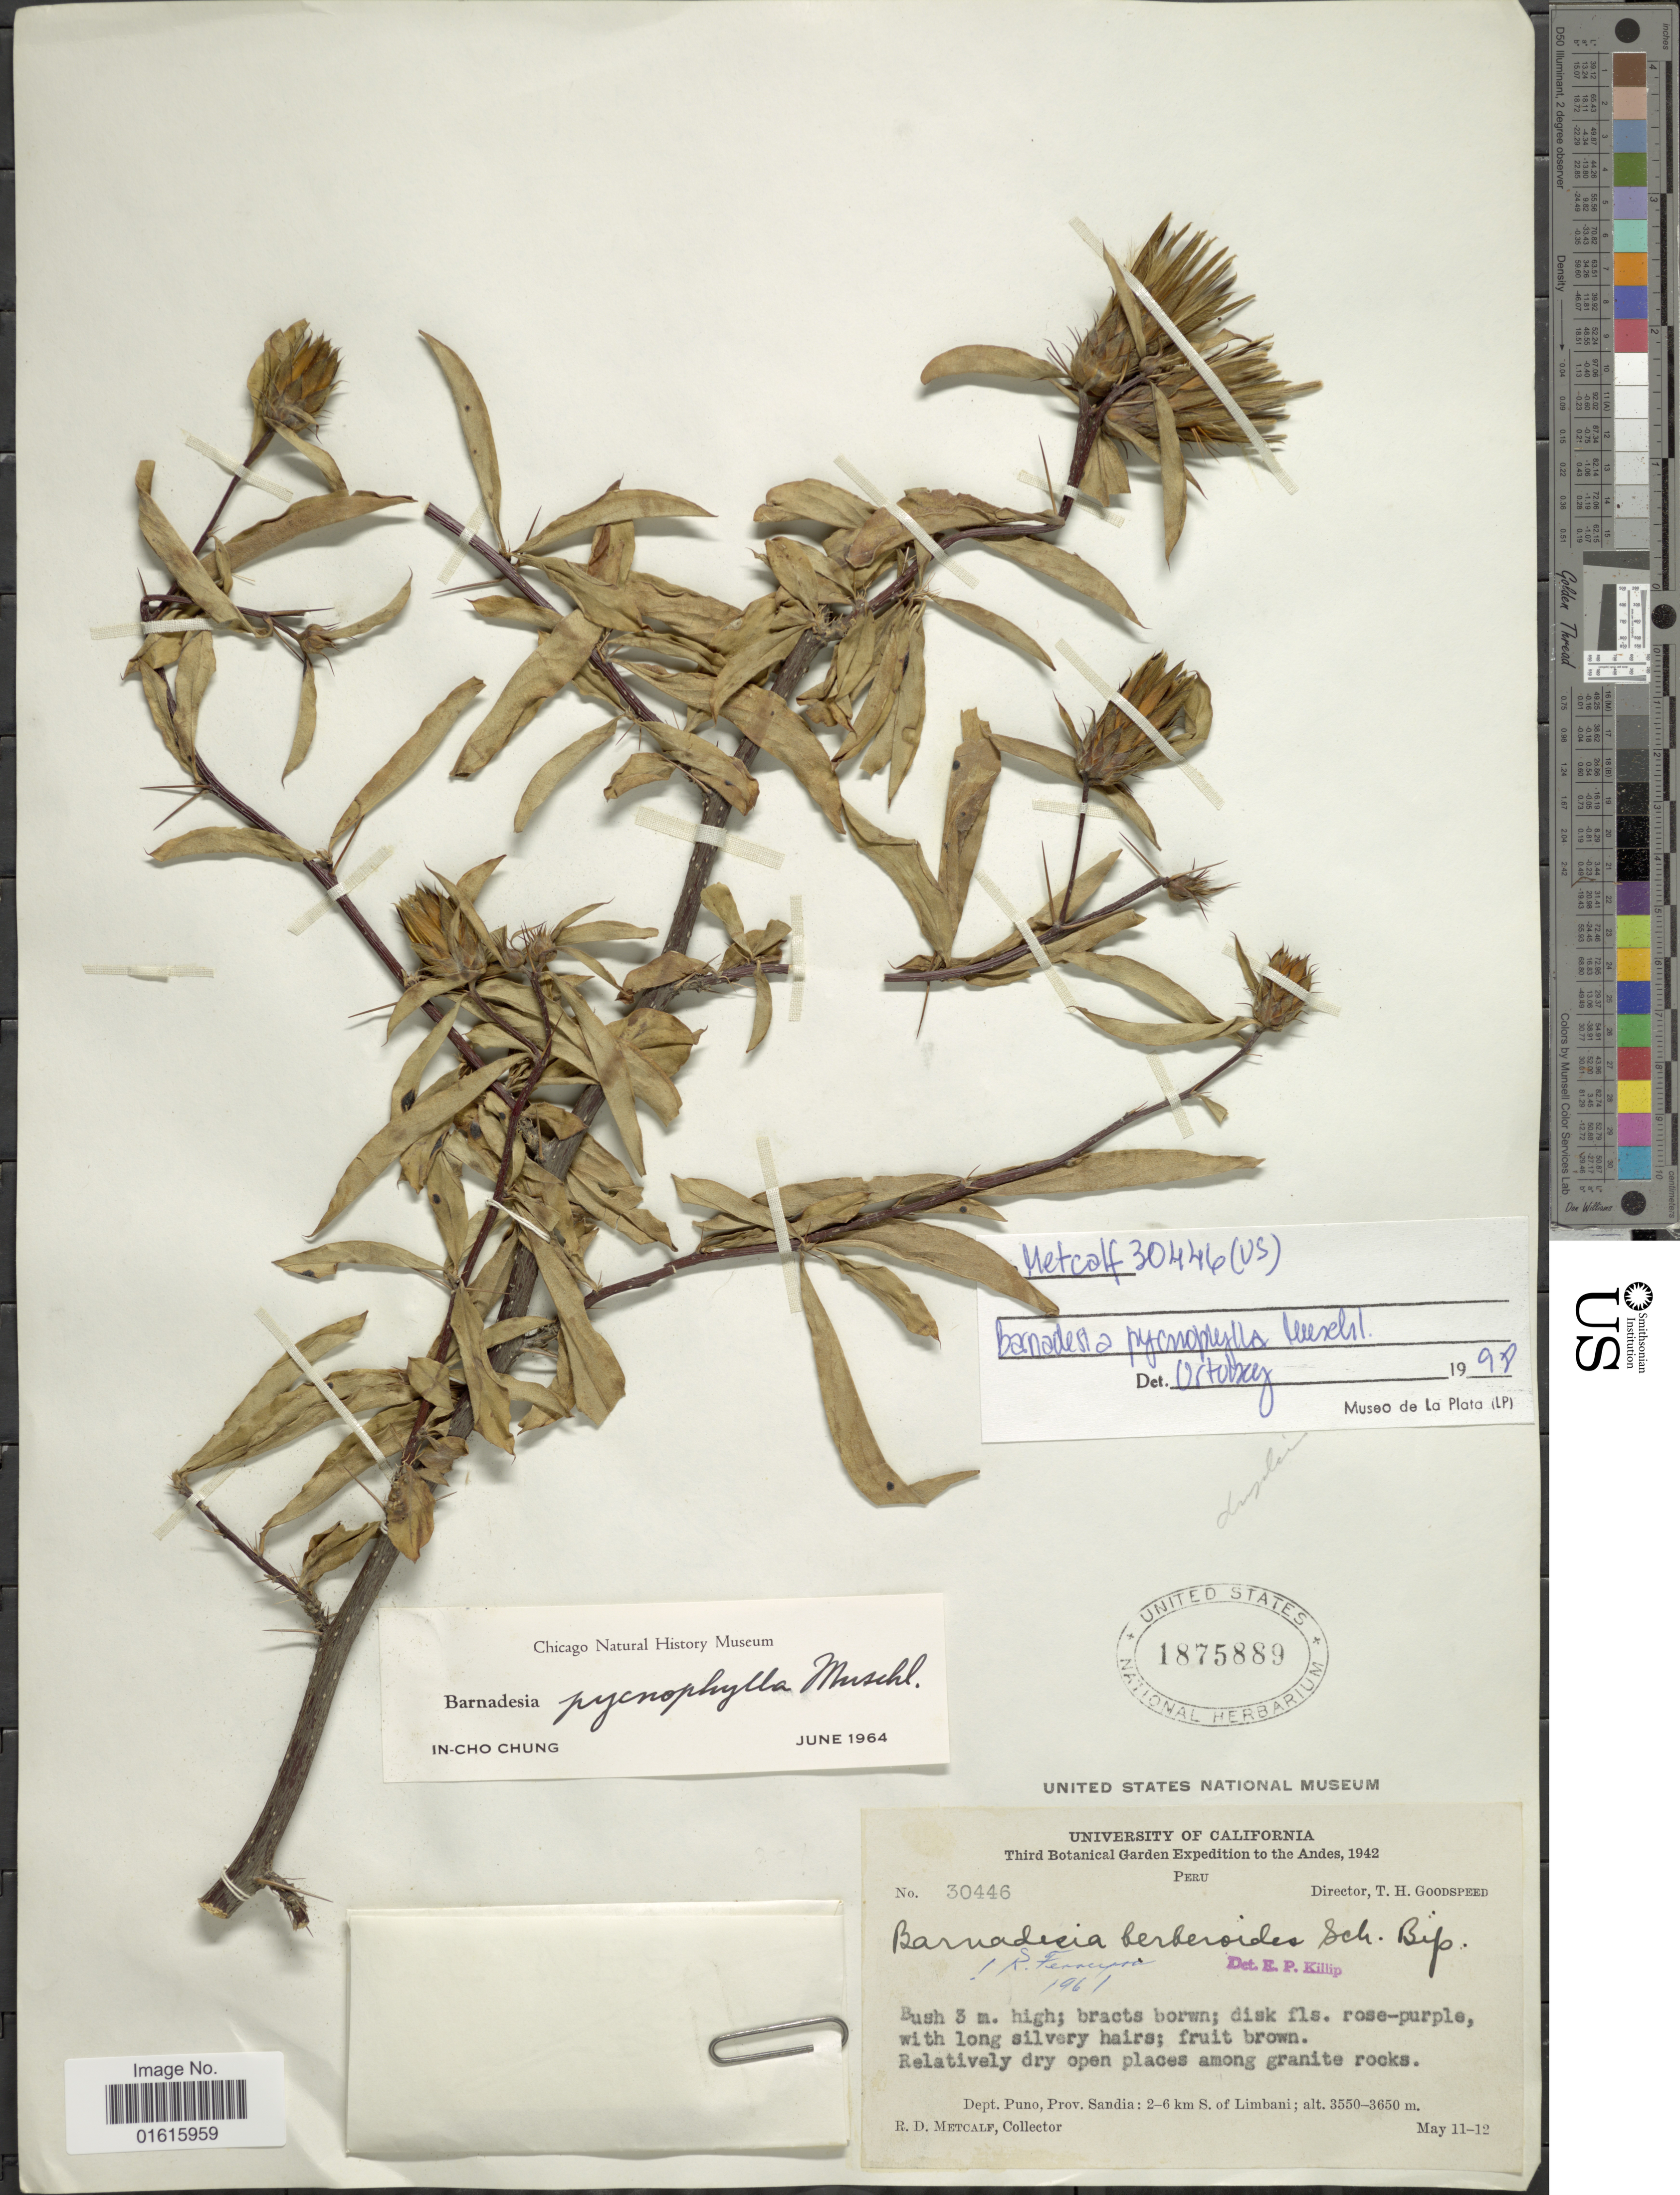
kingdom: Plantae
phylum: Tracheophyta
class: Magnoliopsida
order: Asterales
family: Asteraceae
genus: Barnadesia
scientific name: Barnadesia pycnophylla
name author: Muschl.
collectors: R. D. Metcalf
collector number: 30446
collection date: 1942-05-11/1942-05-12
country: Peru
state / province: Puno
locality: Prov. Sandia: 2-6 km S of Limbani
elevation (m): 3550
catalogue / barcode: US 1875889